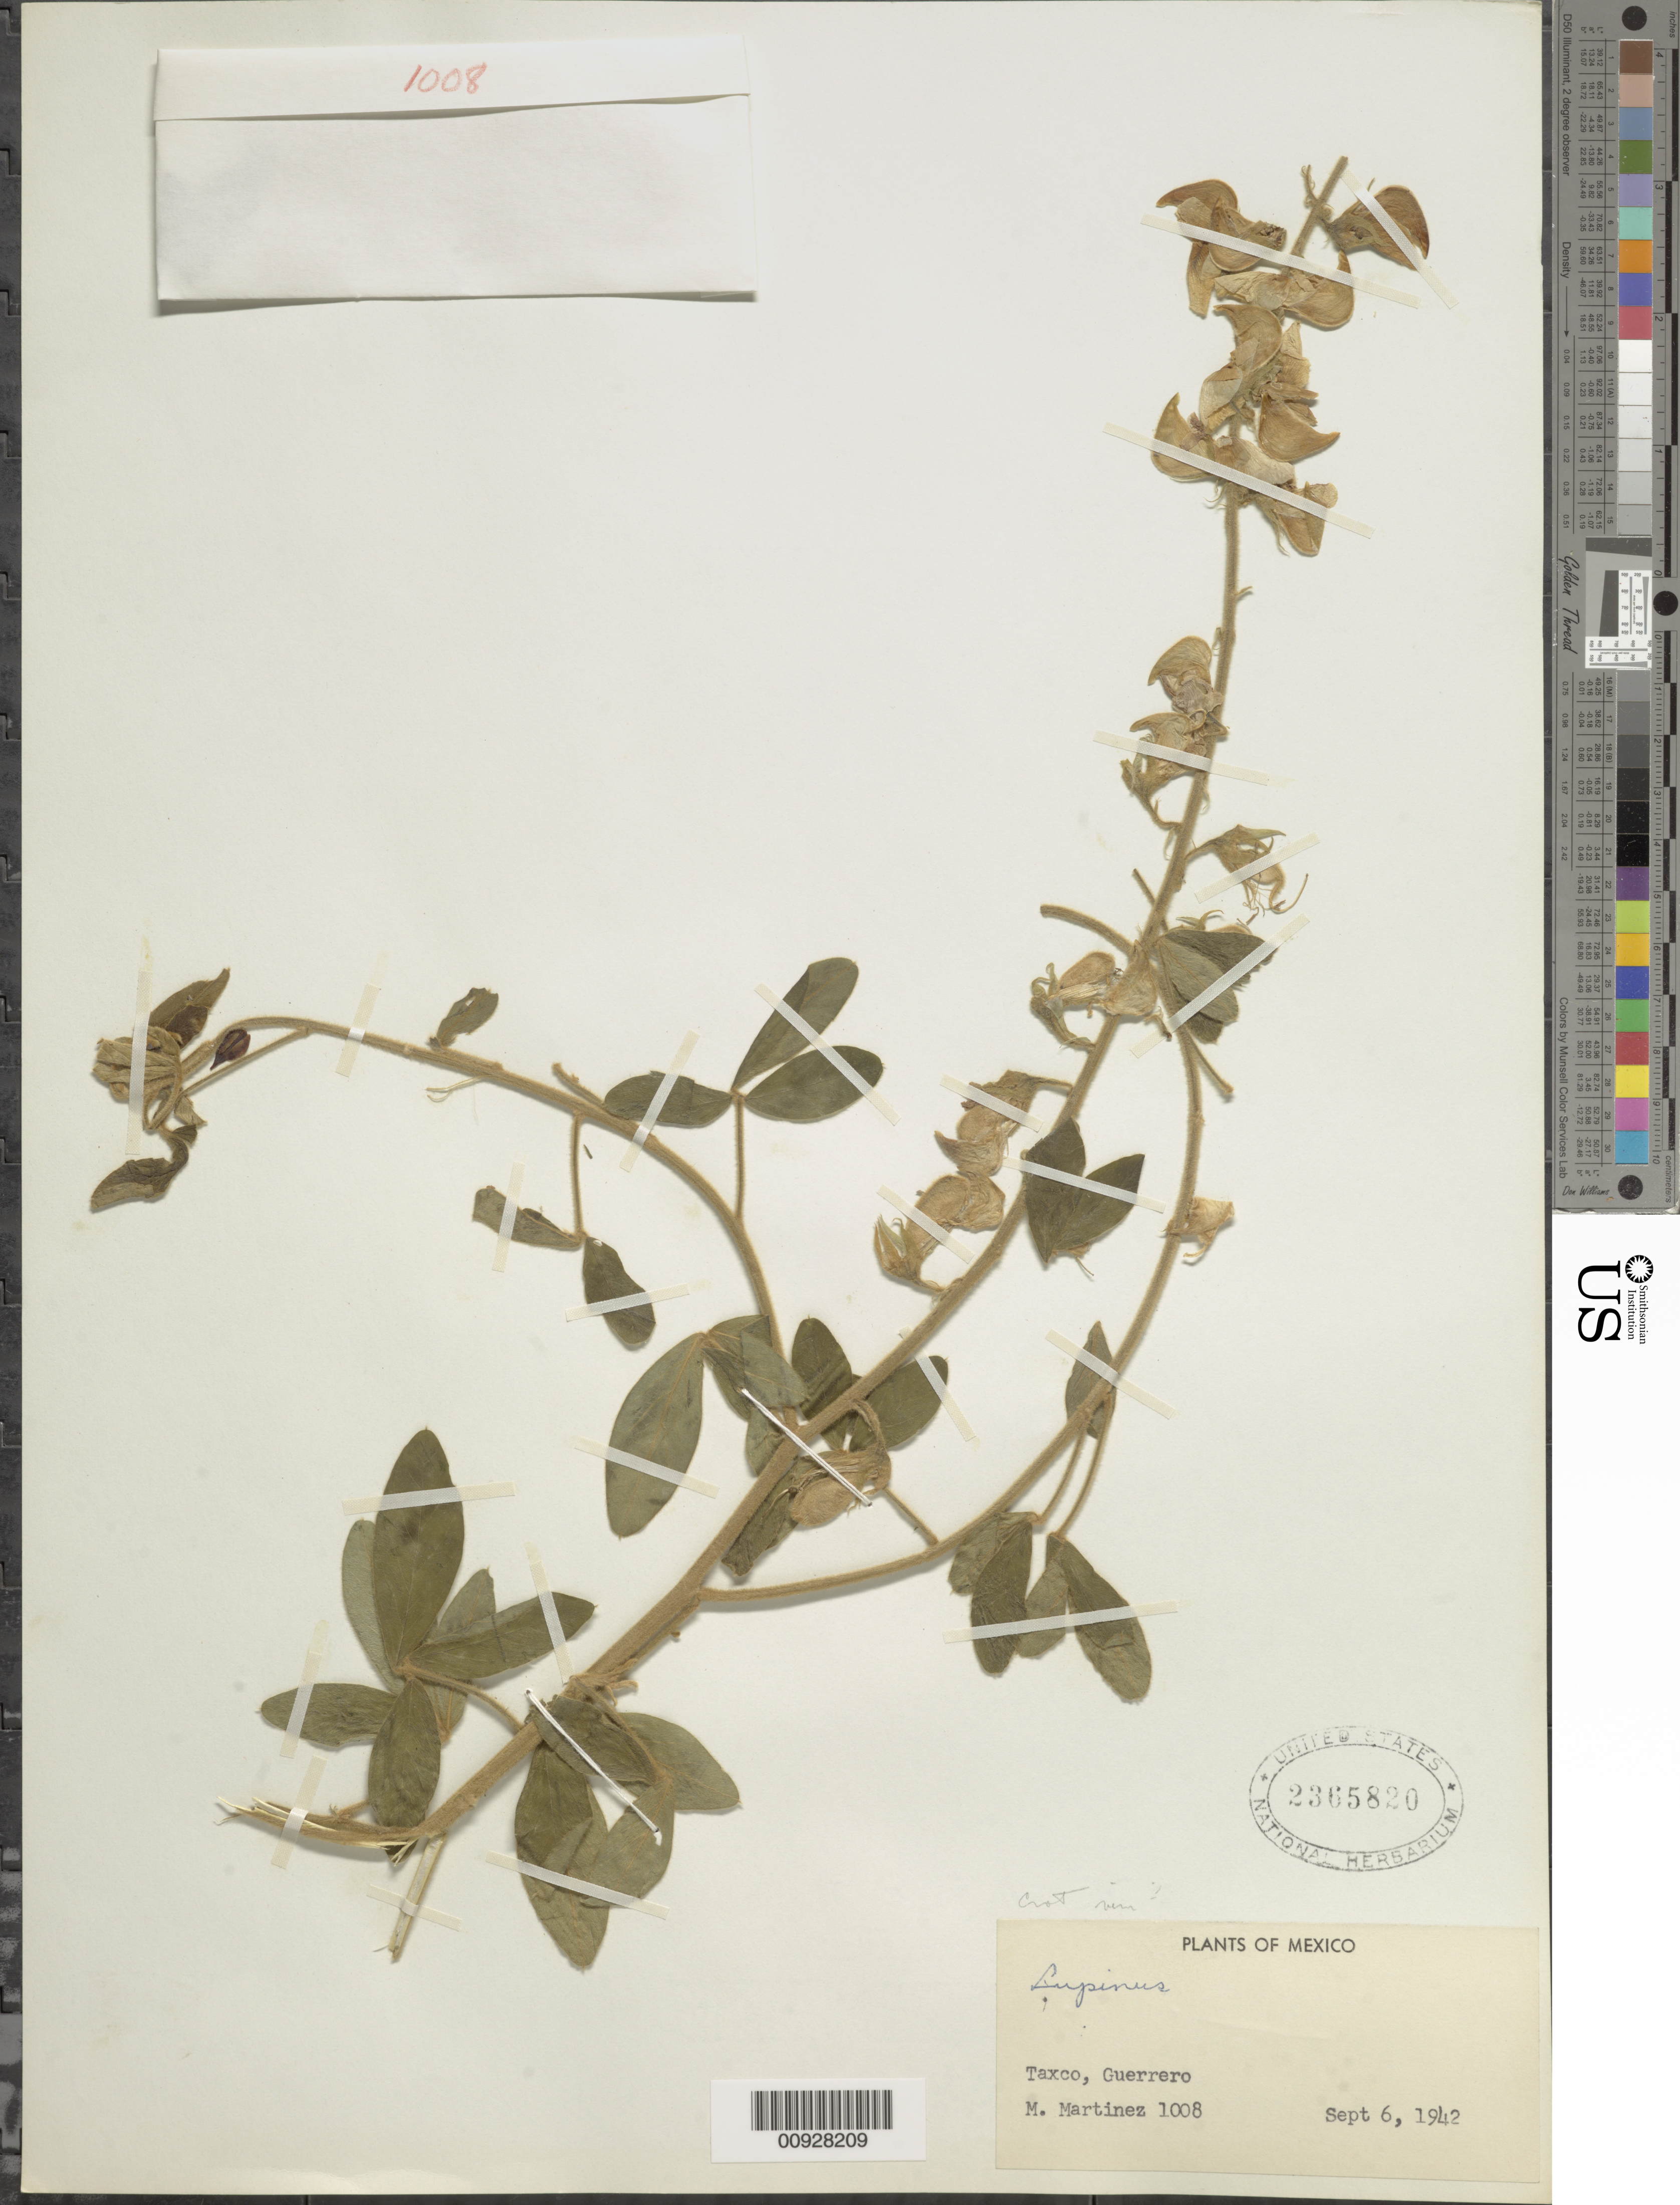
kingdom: Plantae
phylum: Tracheophyta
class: Magnoliopsida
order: Fabales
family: Fabaceae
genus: Crotalaria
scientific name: Crotalaria viminalis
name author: Rose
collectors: M. Martinez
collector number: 1008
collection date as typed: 06 Sep 1942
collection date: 1942-09-06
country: Mexico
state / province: Guerrero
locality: Taxco, Guerrero.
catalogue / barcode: US 2365820